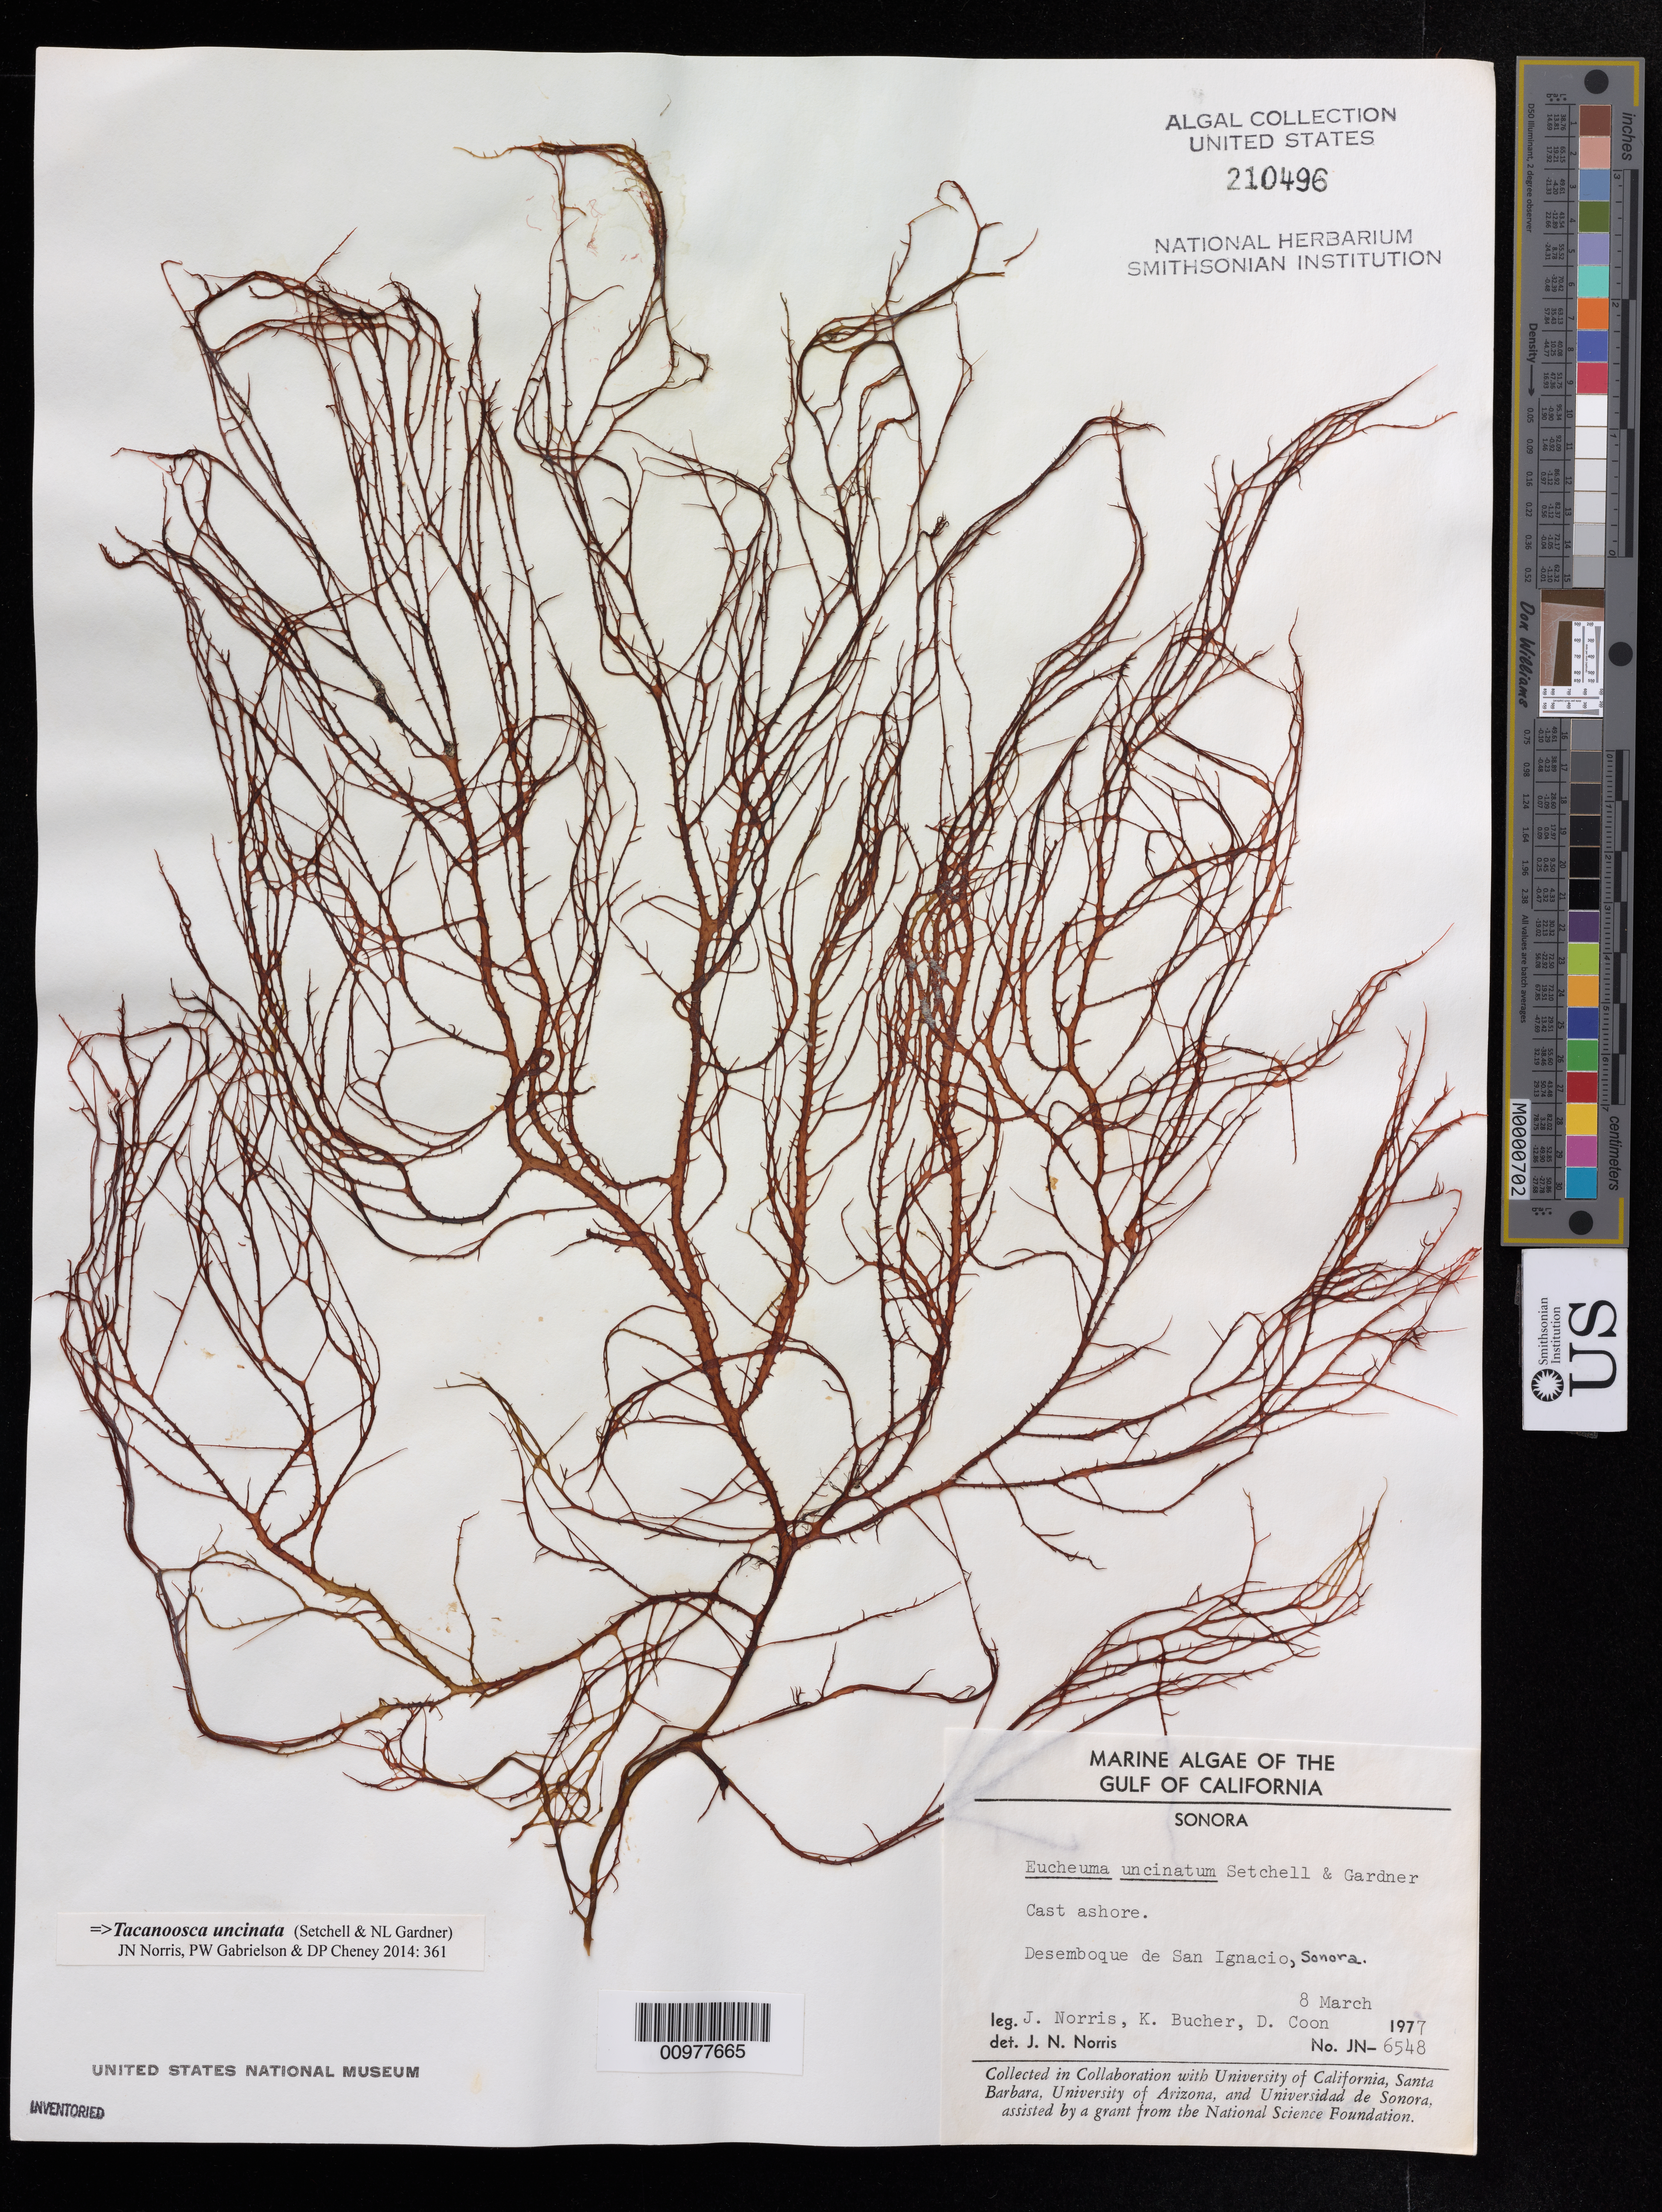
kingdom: Plantae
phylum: Rhodophyta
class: Florideophyceae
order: Gigartinales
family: Solieriaceae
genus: Tacanoosca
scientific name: Tacanoosca uncinata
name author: (Setchell & N.L. Gardner) J.N. Norris et al.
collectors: J. N. Norris, K. E. Bucher & D. Coon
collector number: JN-6548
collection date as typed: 08 Mar 1977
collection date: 1977-03-08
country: Mexico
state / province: Sonora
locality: Desemboque de San Ignacio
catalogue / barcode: US 210496